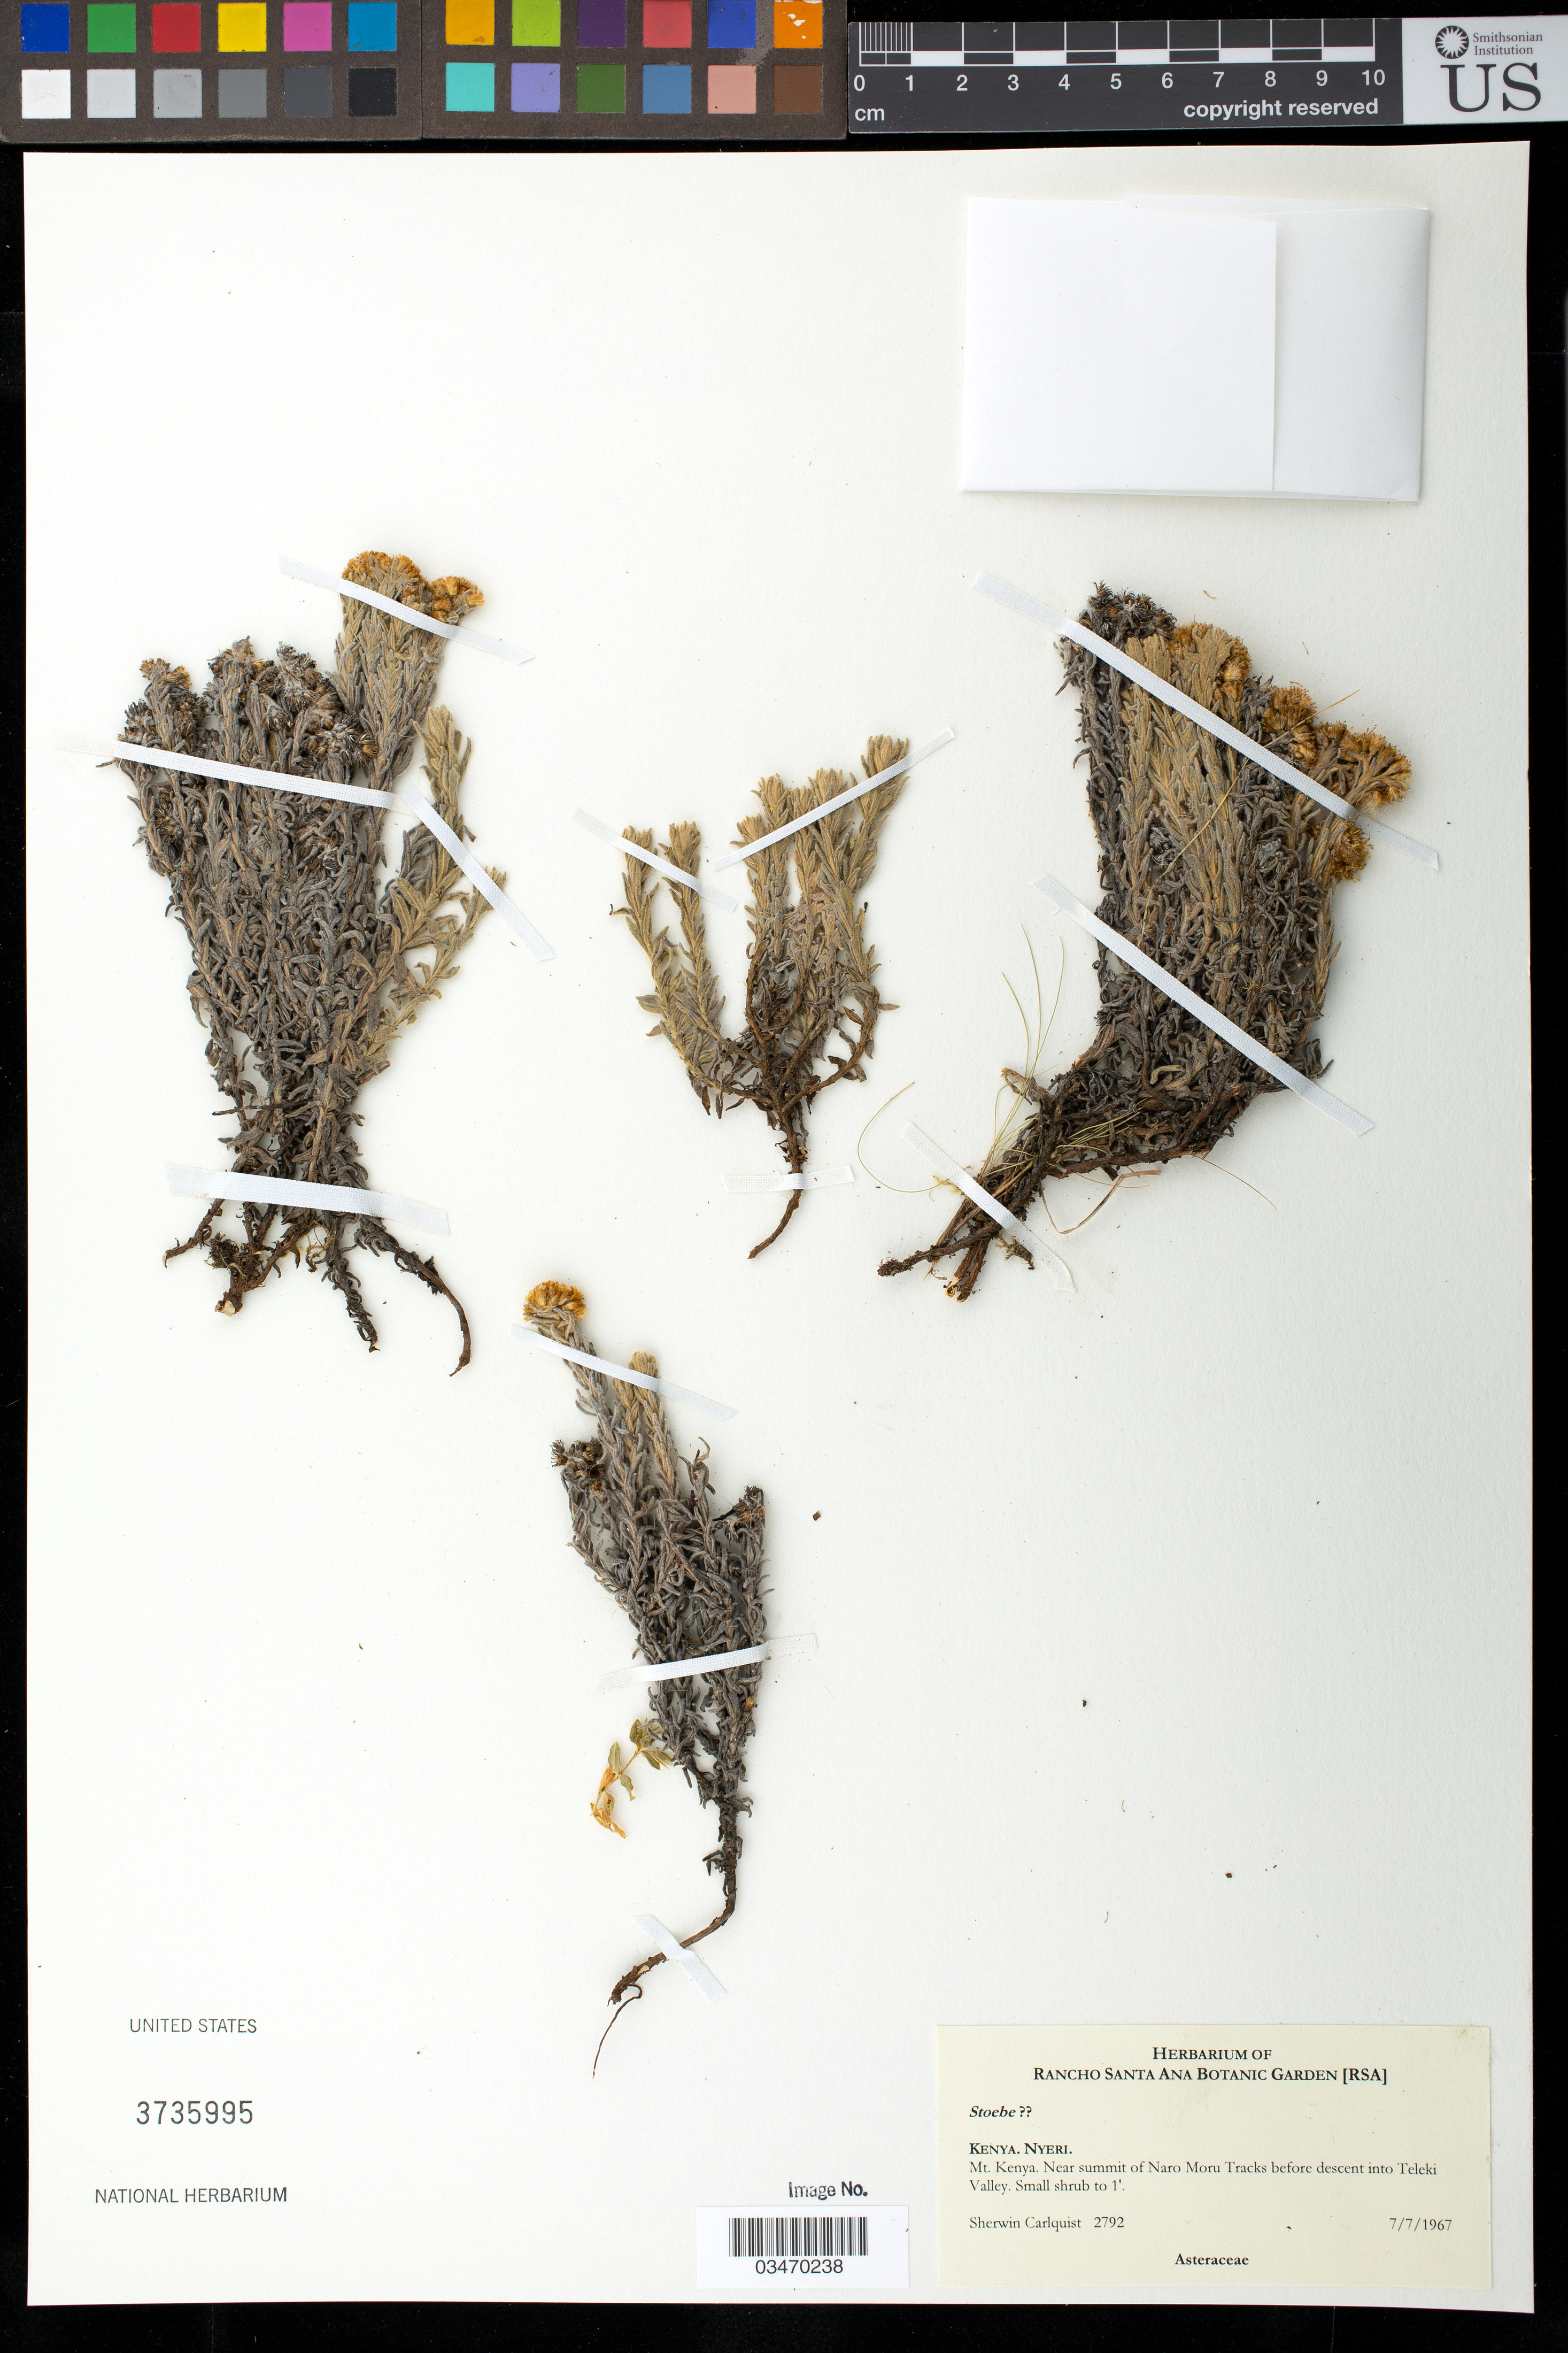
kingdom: Plantae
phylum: Tracheophyta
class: Magnoliopsida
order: Asterales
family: Asteraceae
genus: Stoebe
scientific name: Stoebe sp.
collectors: S. Carlquist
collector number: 2792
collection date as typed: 7 Jul 1967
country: Kenya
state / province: Nyeri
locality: Mt. Kenya, near summit of Naro Moru Tracks before descent into Teleki Valley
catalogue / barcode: US 3735995